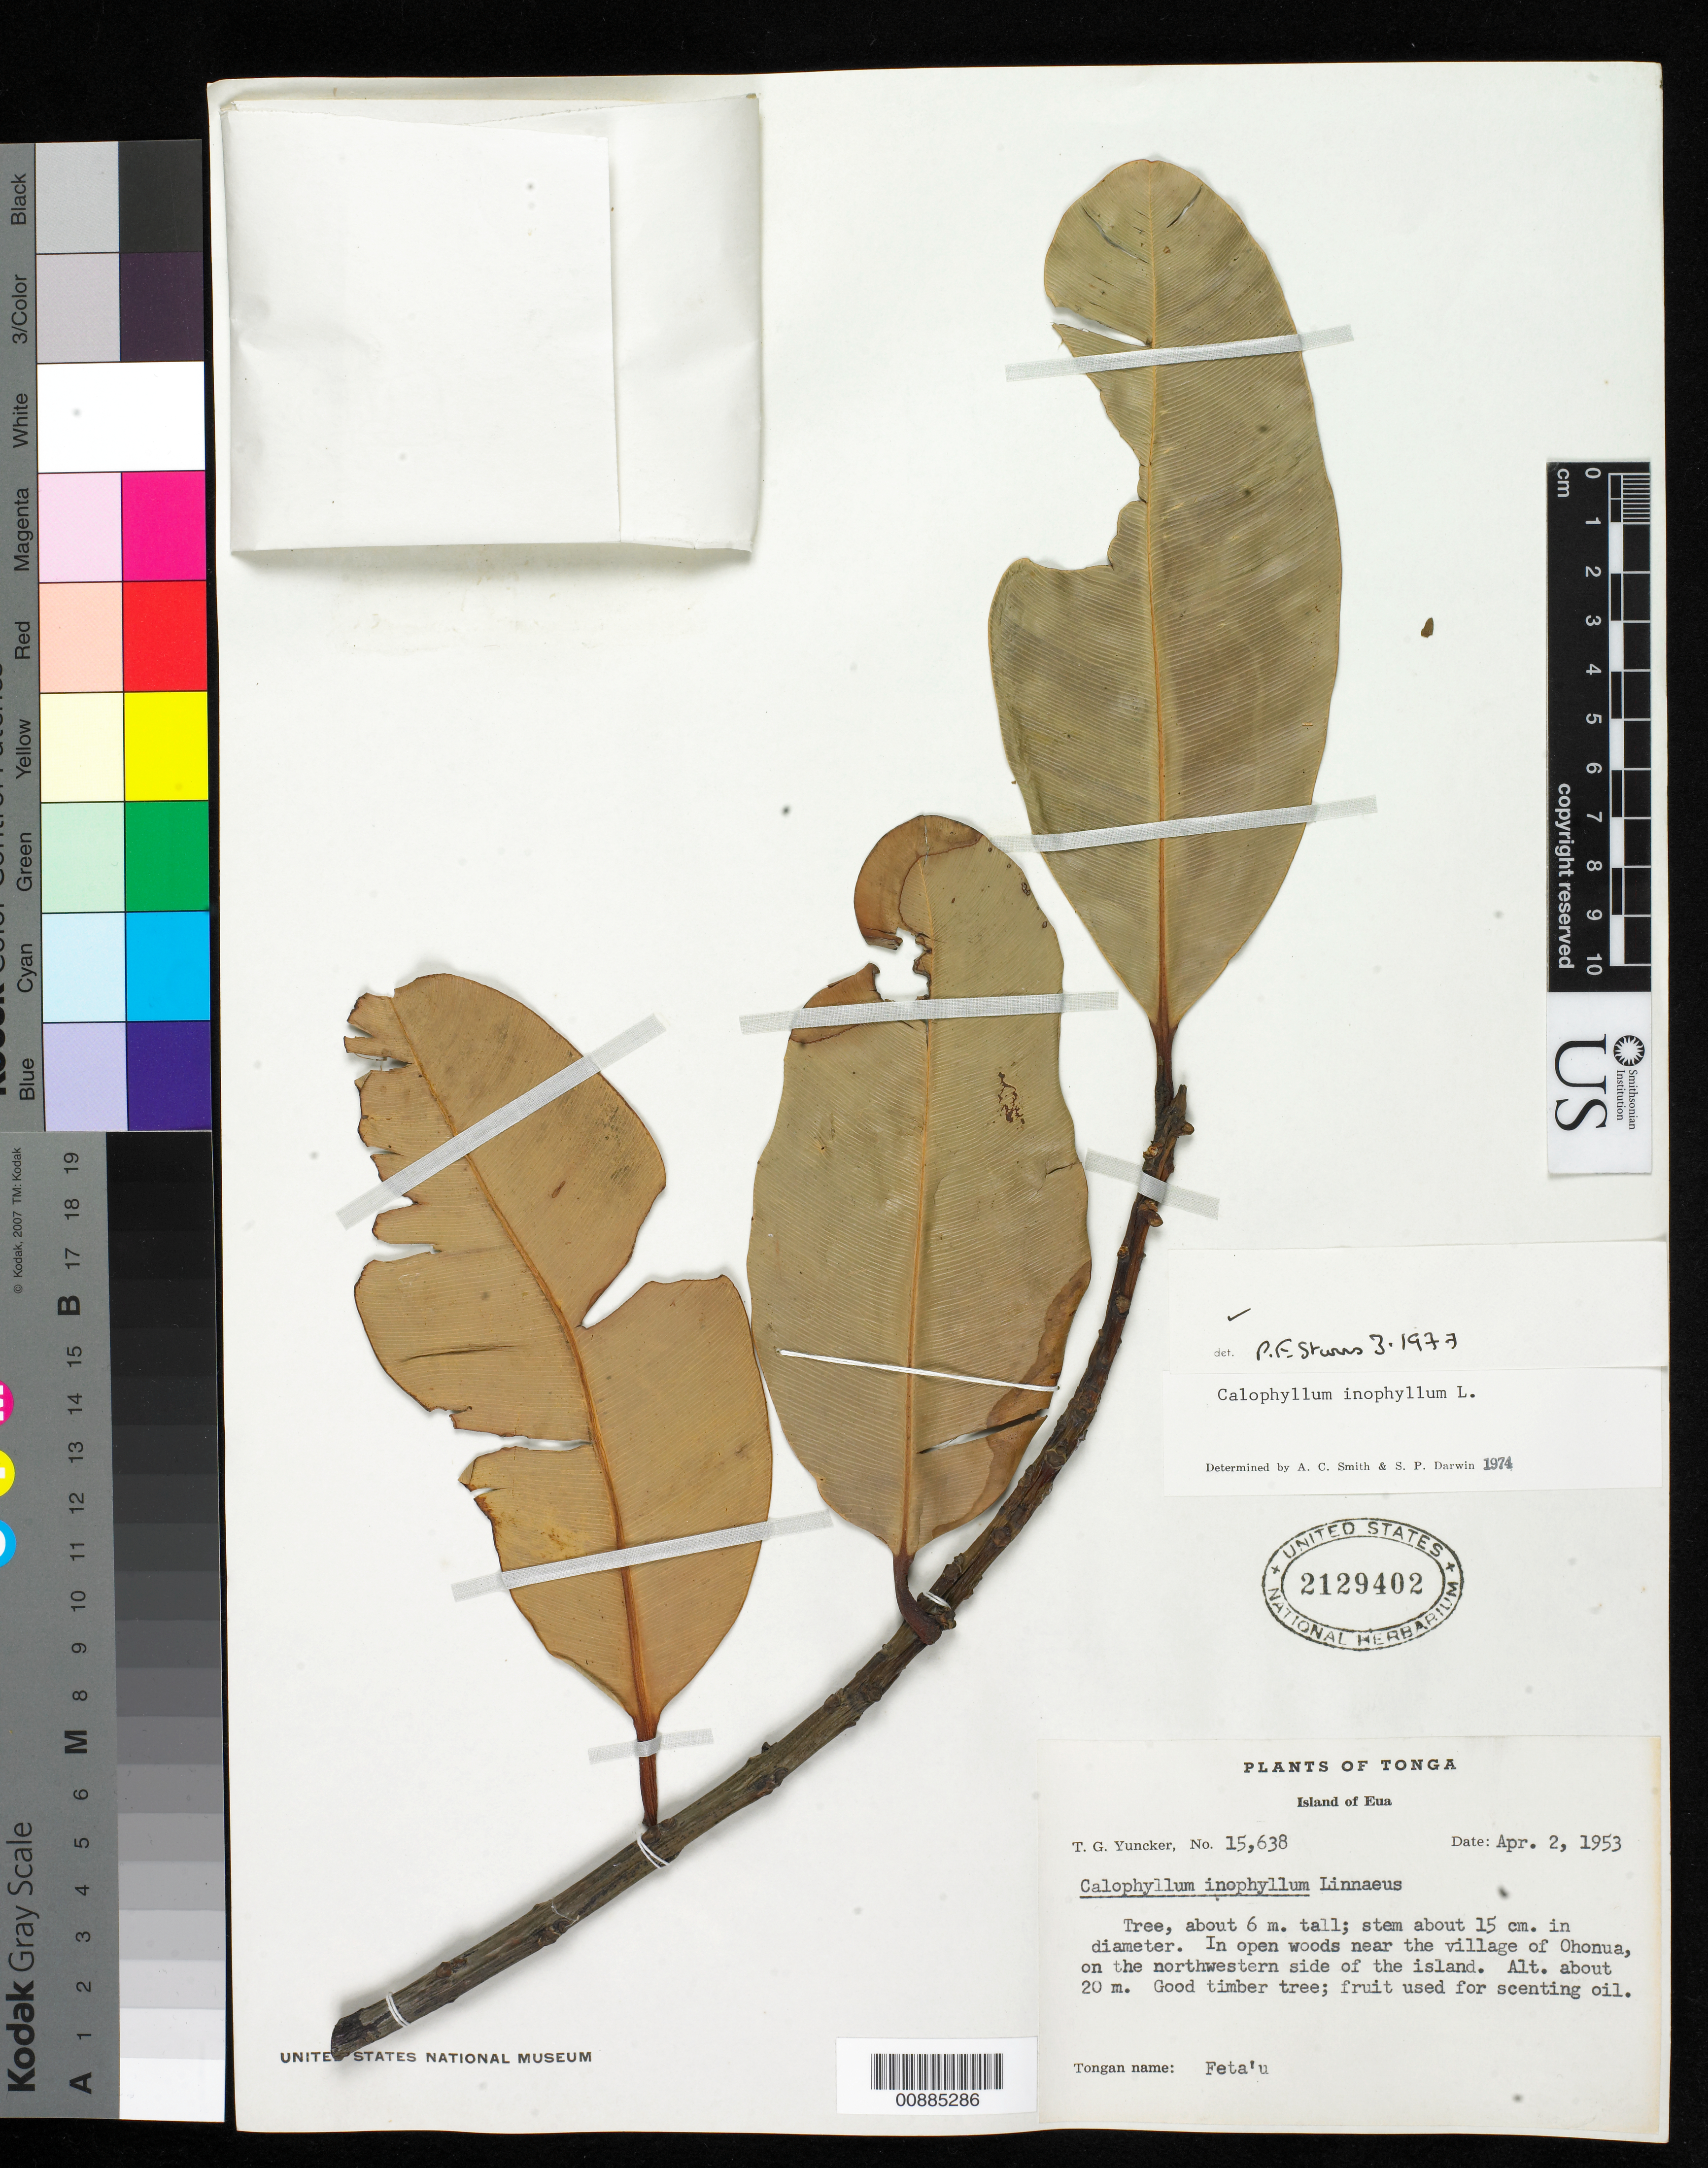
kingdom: Plantae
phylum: Tracheophyta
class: Magnoliopsida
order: Malpighiales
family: Calophyllaceae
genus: Calophyllum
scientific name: Calophyllum inophyllum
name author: L.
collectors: T. G. Yuncker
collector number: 15638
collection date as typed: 02 Apr 1953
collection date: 1953-04-02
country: Tonga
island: Eua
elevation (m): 20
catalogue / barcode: US 2129402